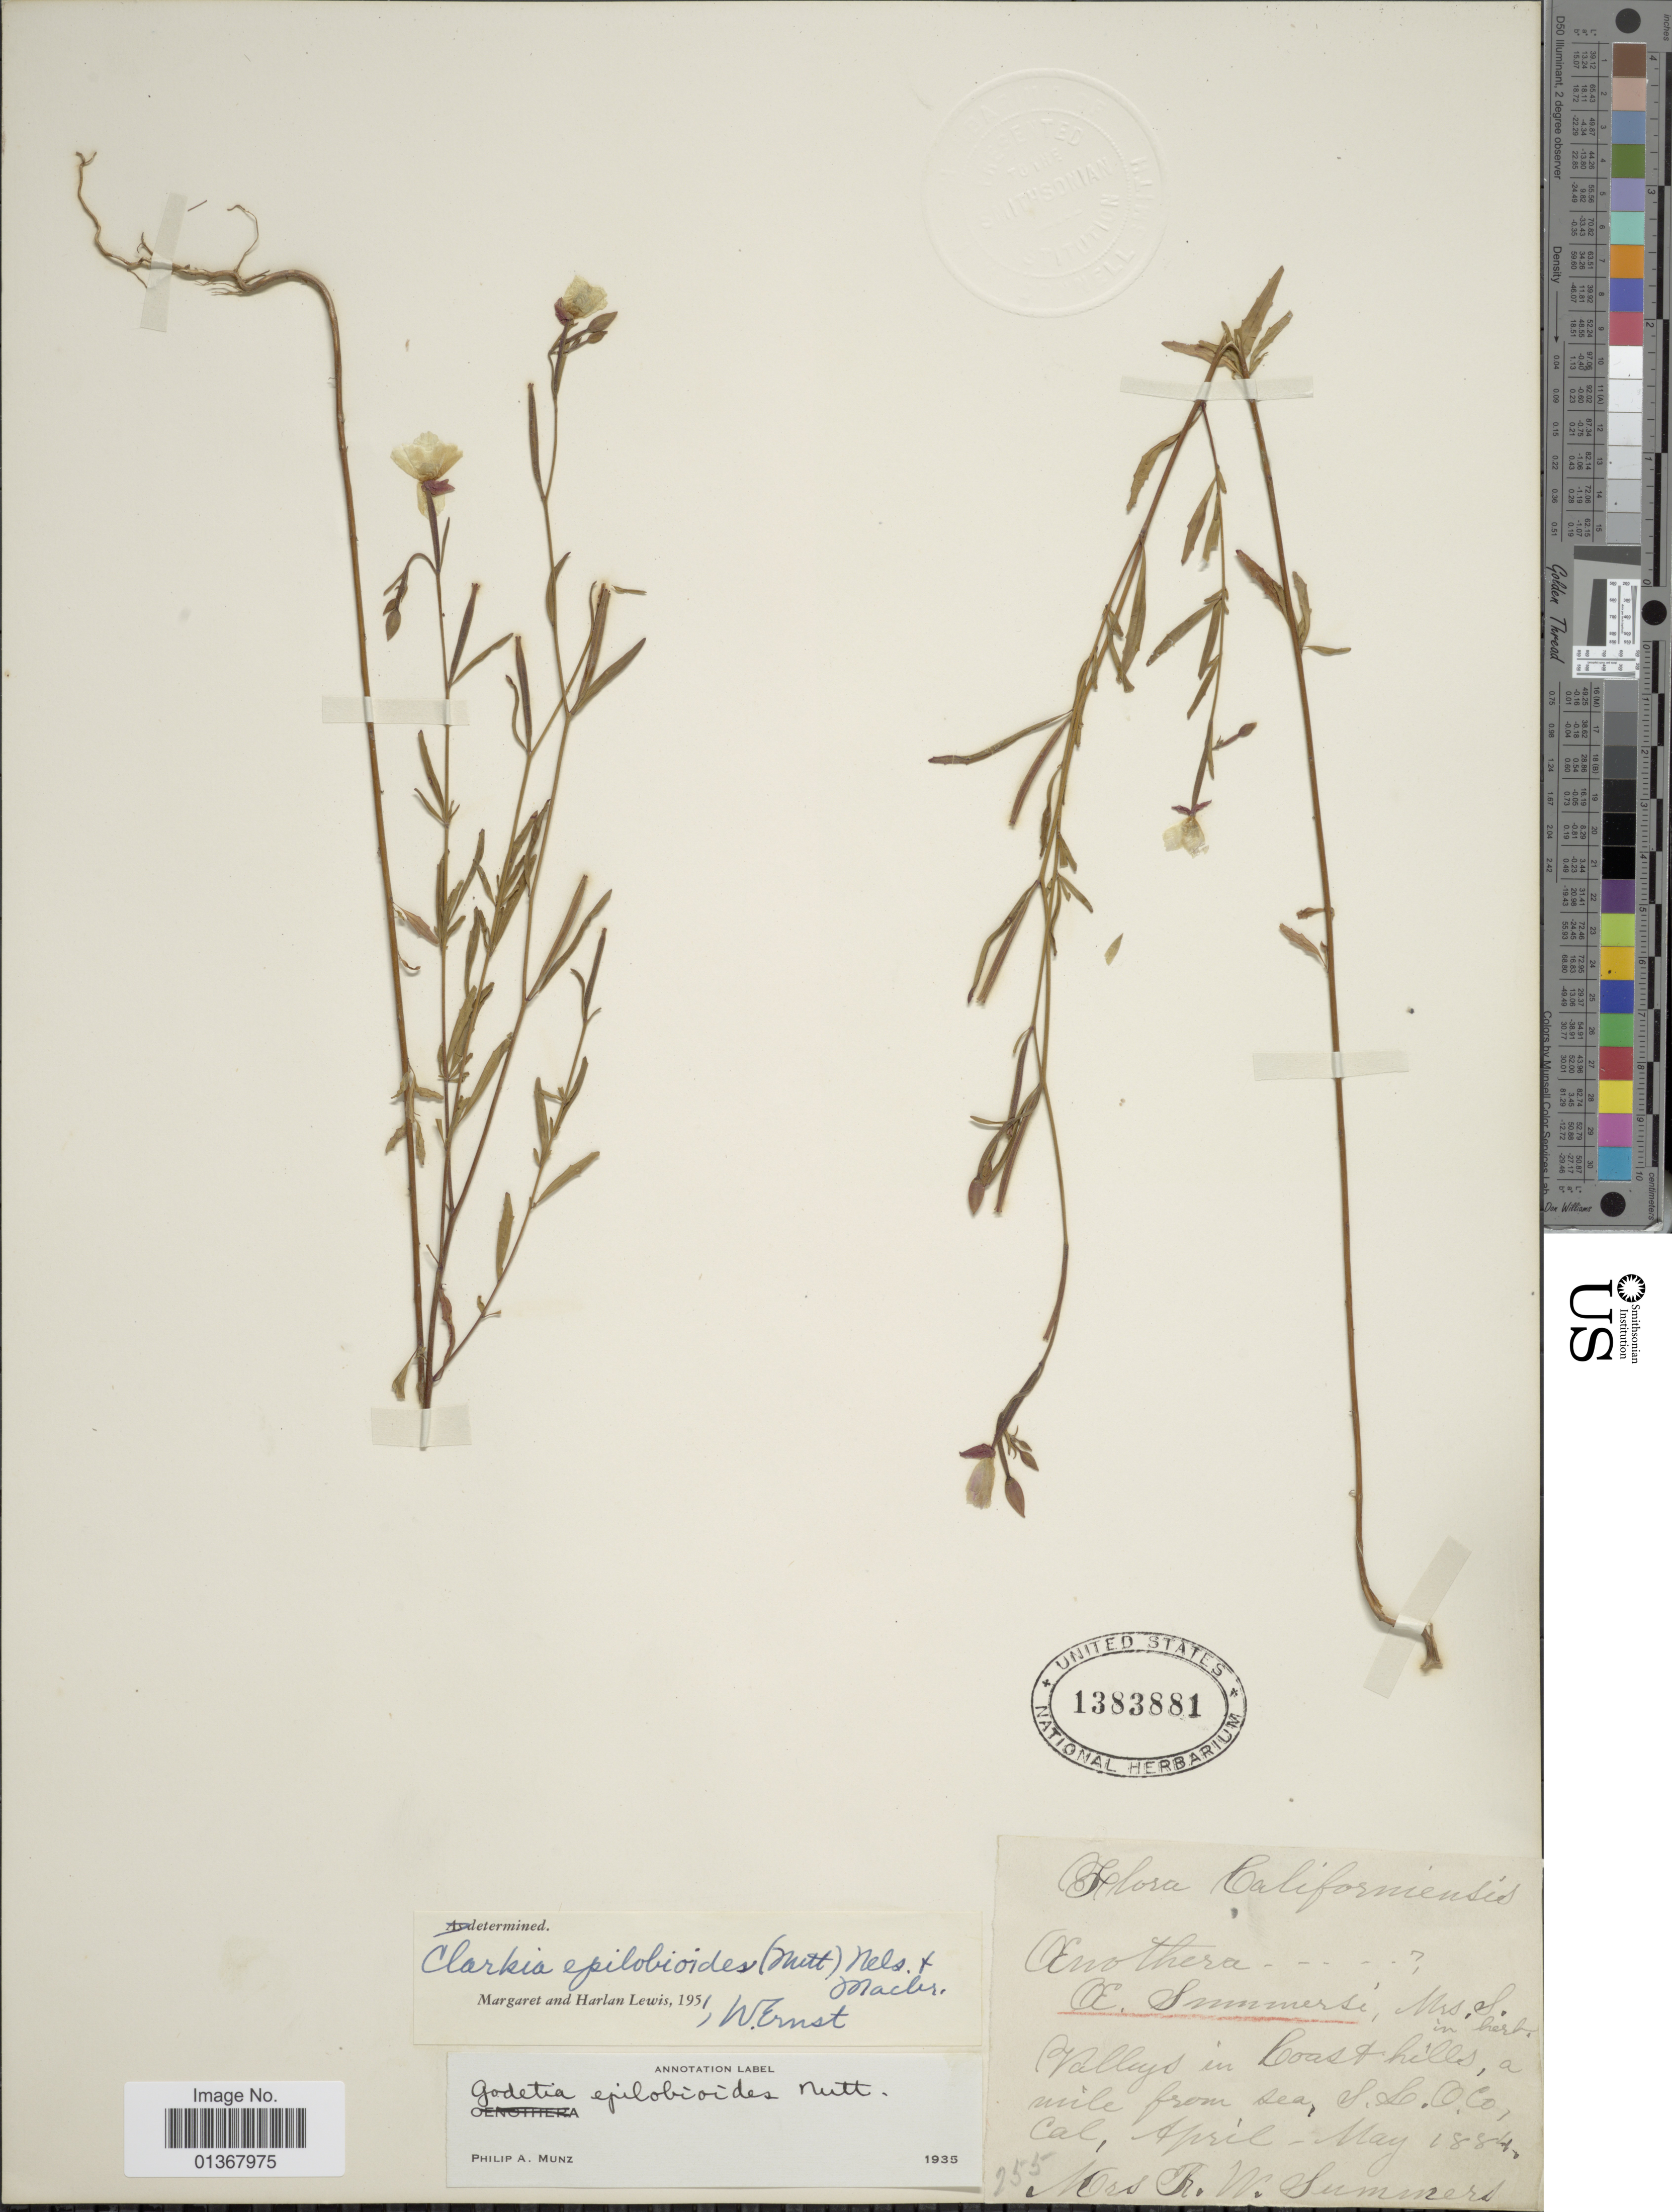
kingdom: Plantae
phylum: Tracheophyta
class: Magnoliopsida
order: Myrtales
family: Onagraceae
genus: Clarkia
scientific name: Clarkia epilobioides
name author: (Nutt. ex Torr. & A. Gray) A. Nelson & J.F. Macbr.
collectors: R. Summers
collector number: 255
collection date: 1884-04/1884-05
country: United States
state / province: California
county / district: San Luis Obispo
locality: Valleys in Coast hills, a mile from sea, S. L. O. Co.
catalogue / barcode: US 1383881